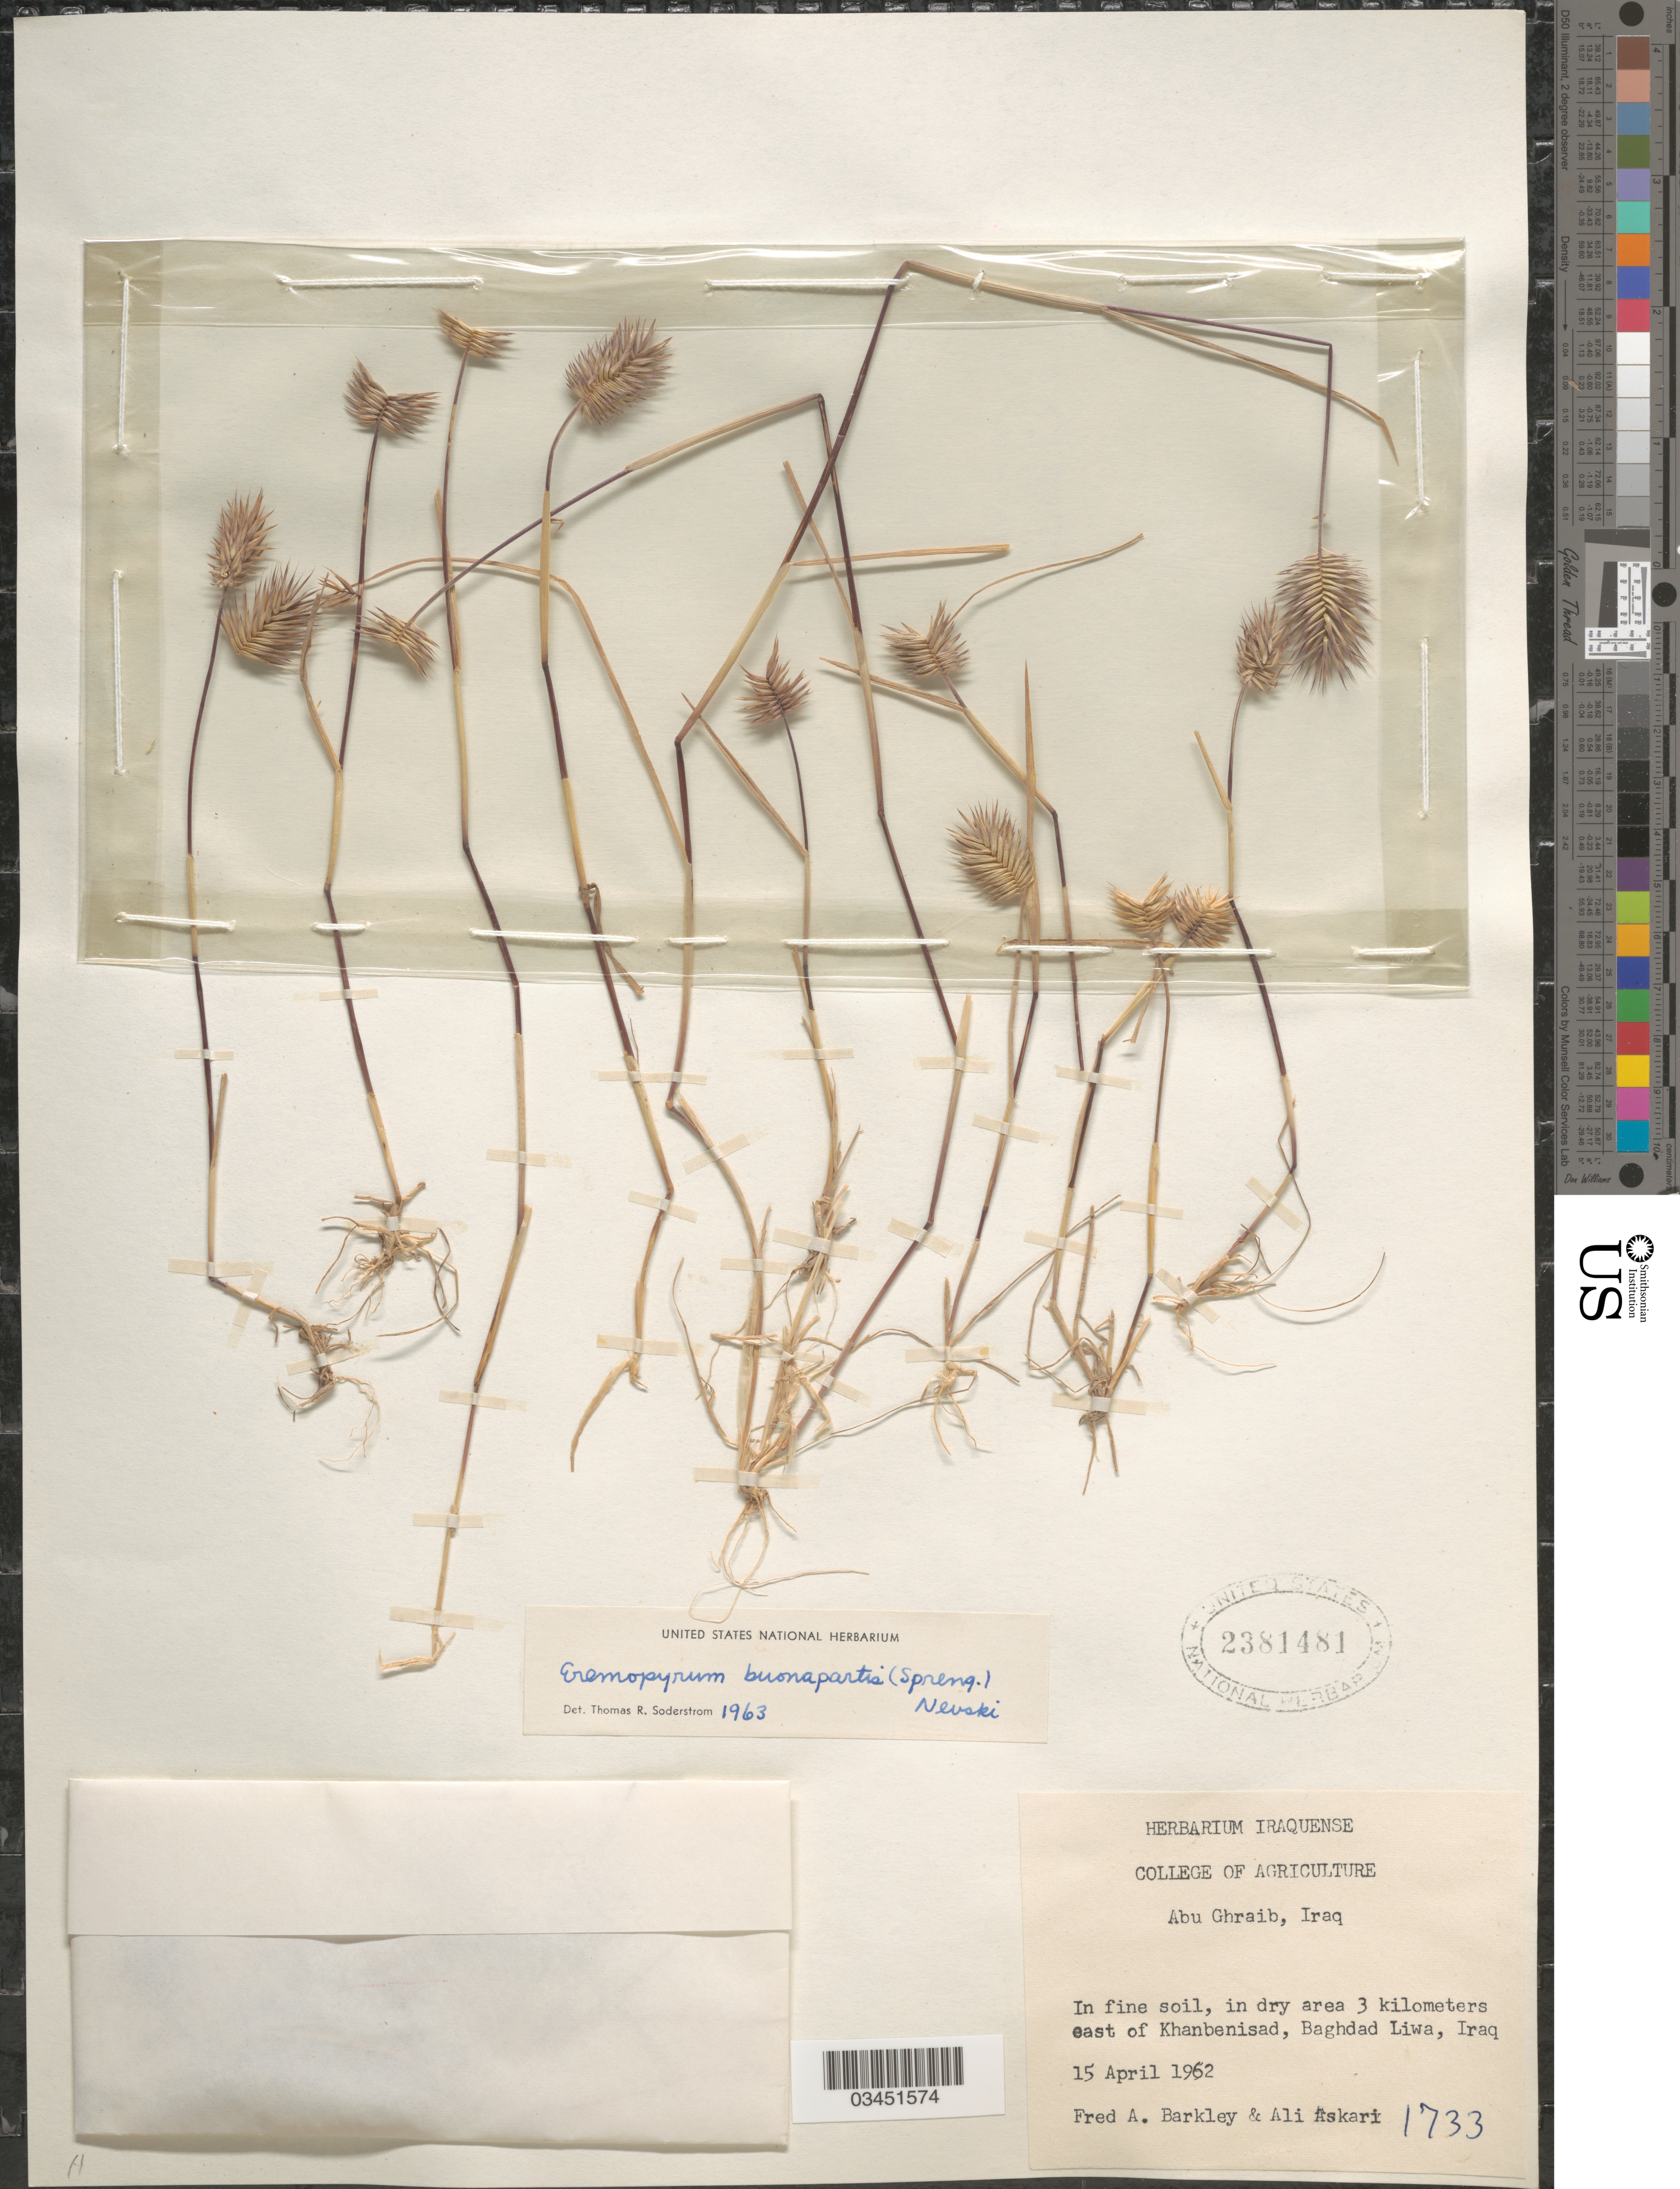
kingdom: Plantae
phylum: Tracheophyta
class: Liliopsida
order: Poales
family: Poaceae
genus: Eremopyrum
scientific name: Eremopyrum bonaepartis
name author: (Spreng.) Nevski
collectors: F. A. Barkley & Askari, A.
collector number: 1733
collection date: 1962-04-15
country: Iraq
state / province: Baghdad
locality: In dry area 3 kilometers east of Khanbenisad, Baghdad Liwa.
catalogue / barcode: US 2381481